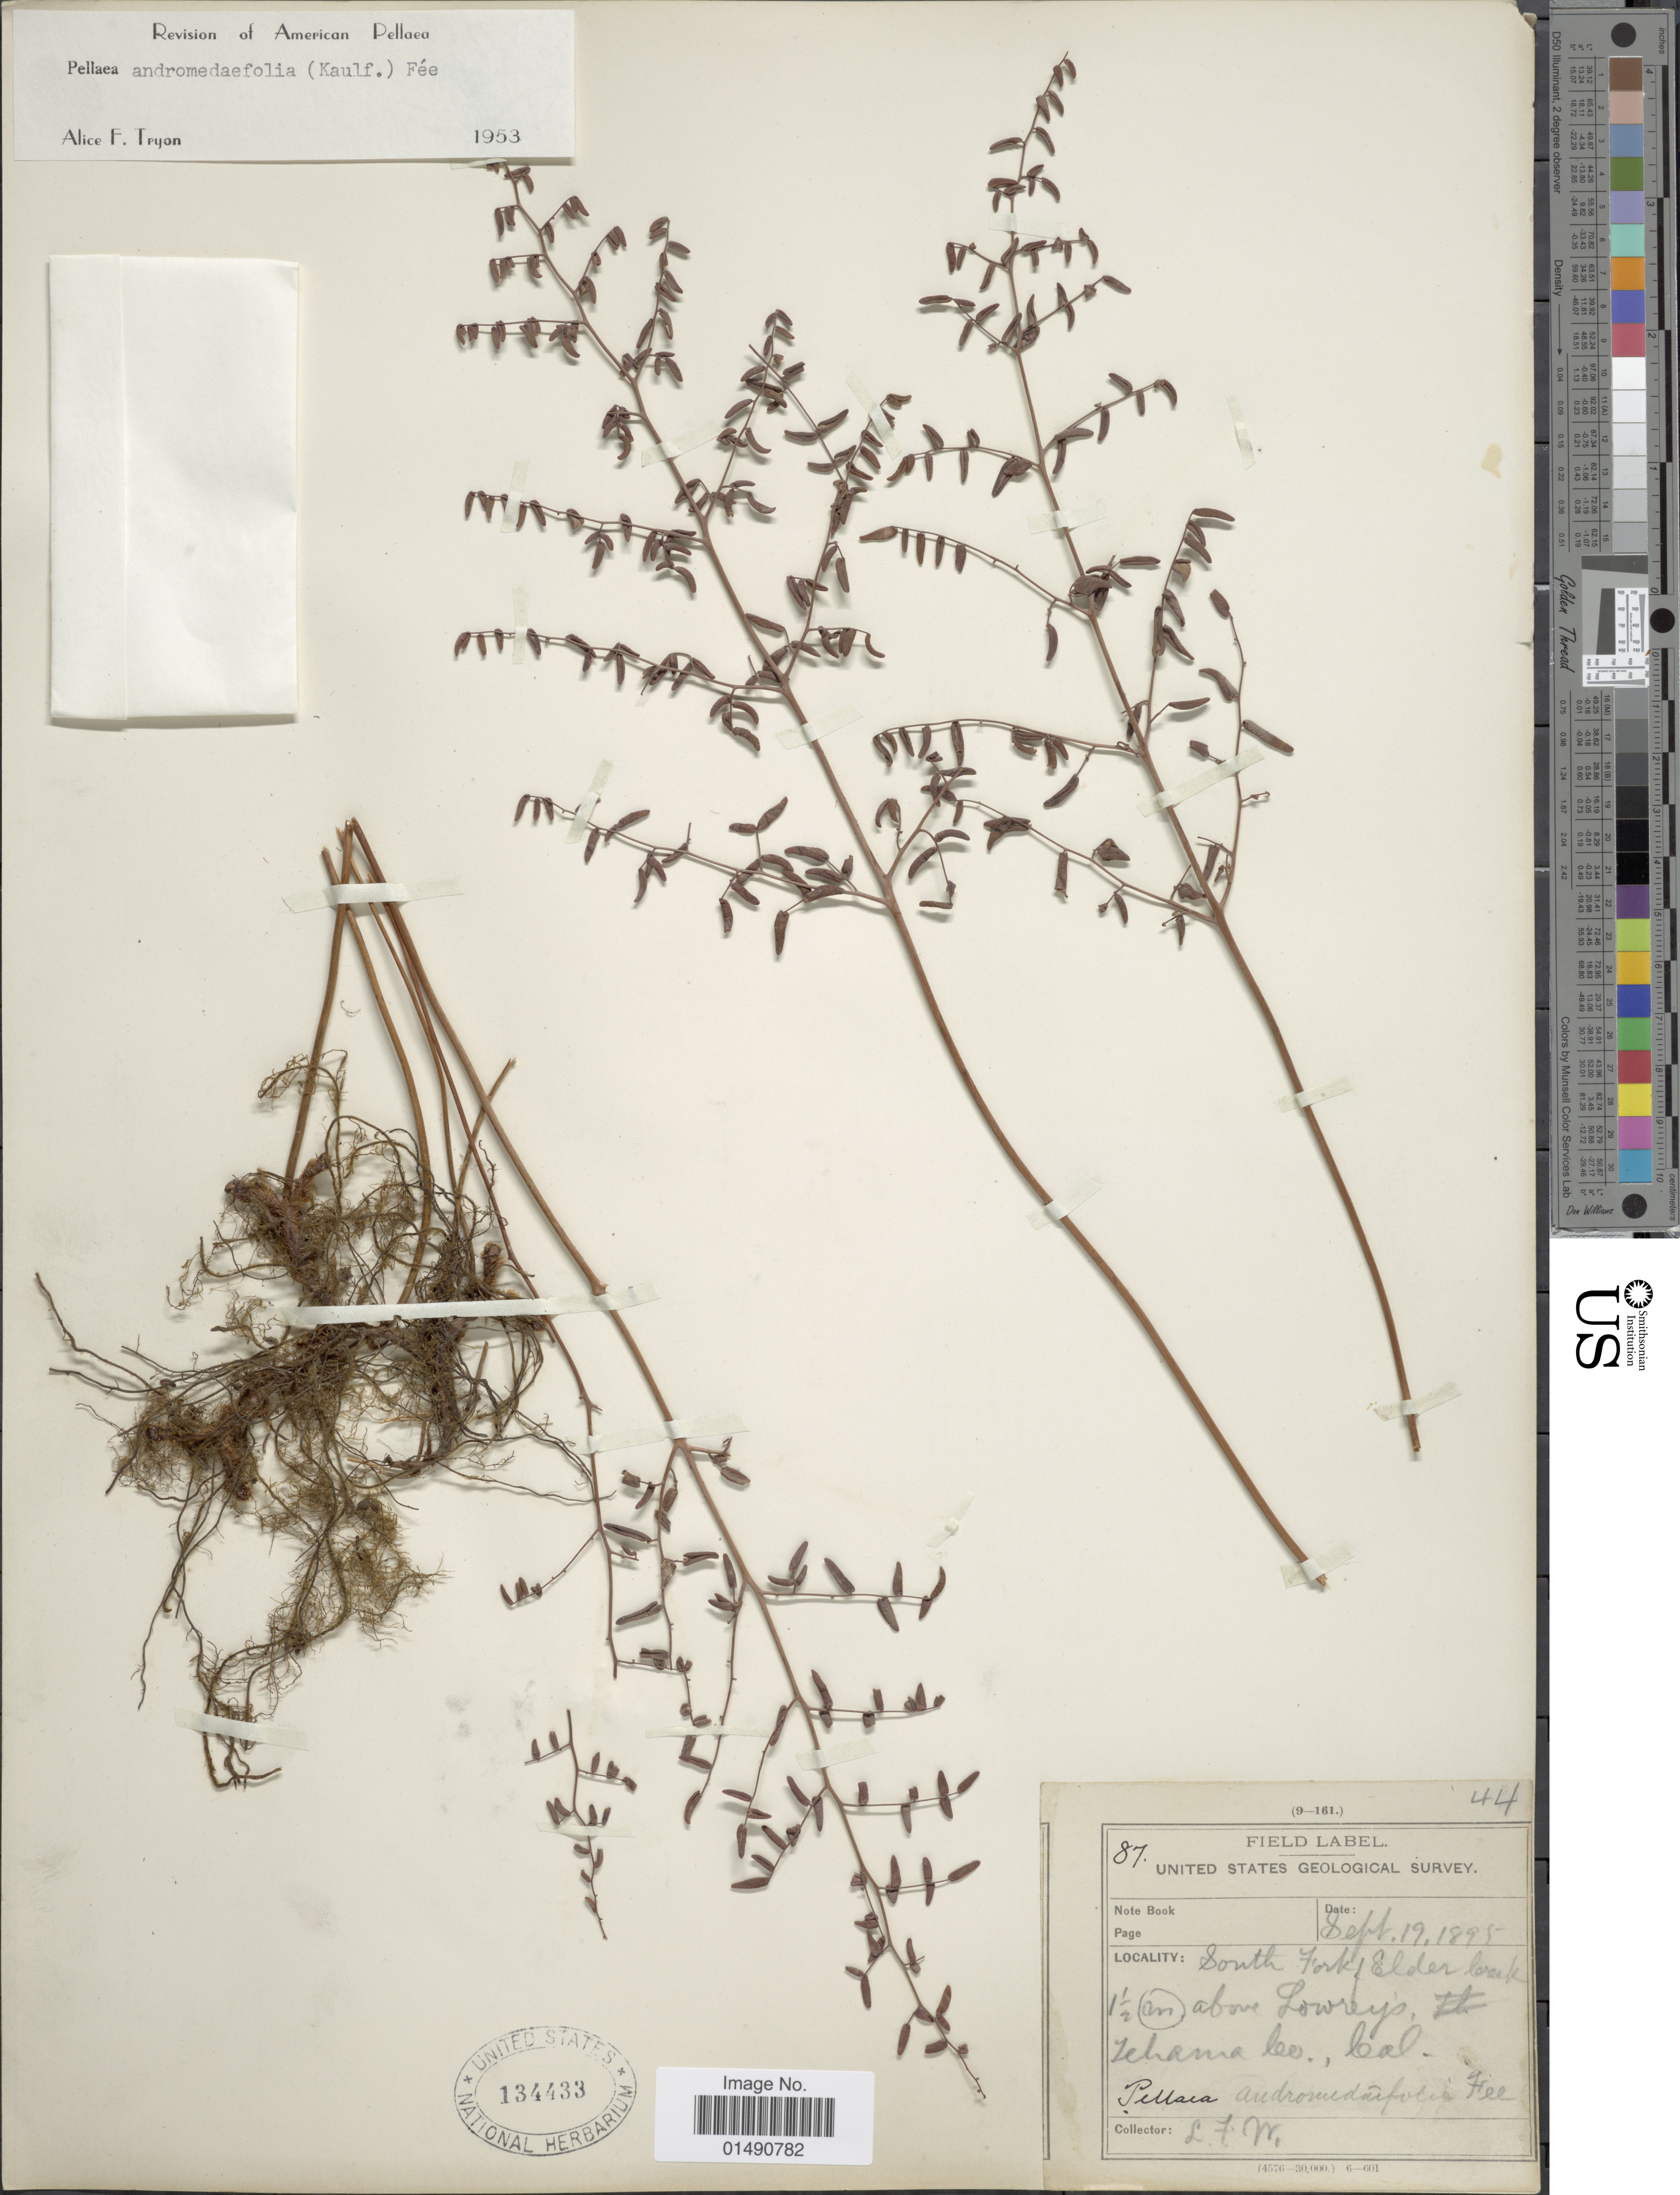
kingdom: Plantae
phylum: Tracheophyta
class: Polypodiopsida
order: Polypodiales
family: Pteridaceae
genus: Pellaea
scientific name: Pellaea andromedifolia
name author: (Kaulf.) Fée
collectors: L. F. Ward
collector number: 87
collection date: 1895-09-19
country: United States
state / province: California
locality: South Fork, Elder Peak, 1 1/2 m. above Lowreyo, Zehama Co.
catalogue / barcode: US 134433